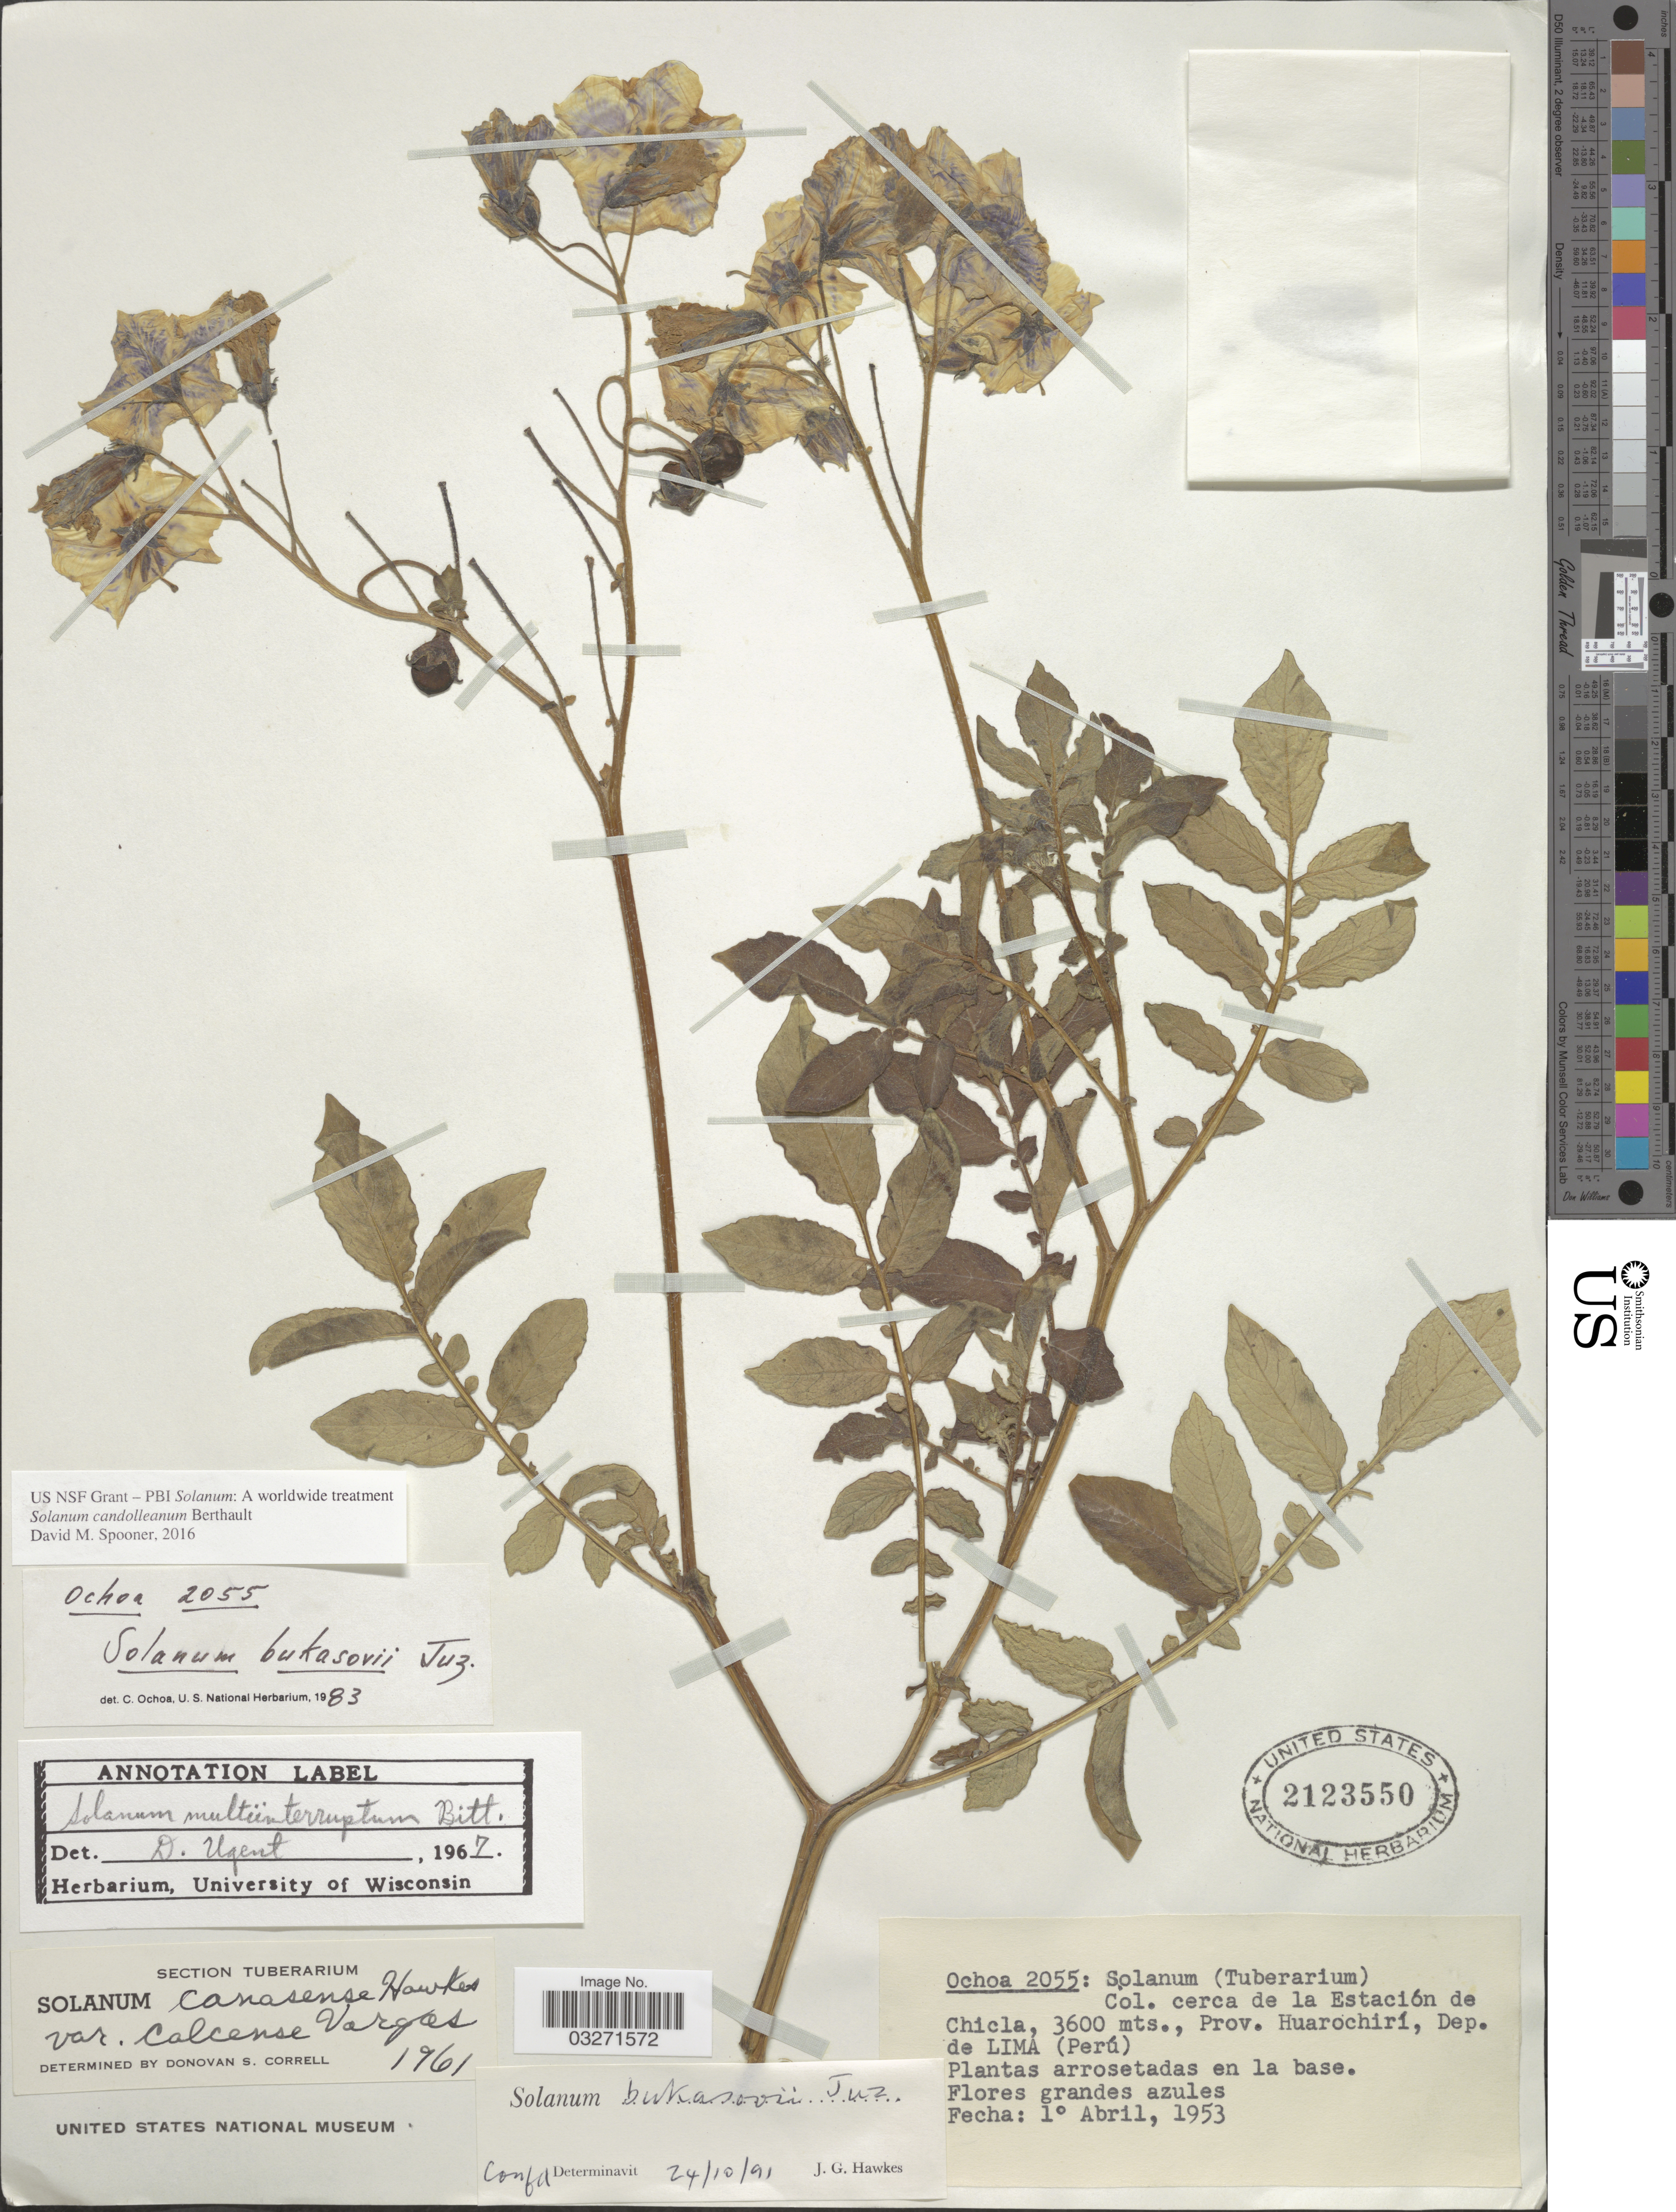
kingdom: Plantae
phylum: Tracheophyta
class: Magnoliopsida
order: Solanales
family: Solanaceae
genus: Solanum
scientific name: Solanum candolleanum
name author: Berthault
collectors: -. Ochoa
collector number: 2055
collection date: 1953-04-01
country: Peru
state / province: Lima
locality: Cerca de la Estación de Chicla, Prov. Huarochirí, Dep. de Lima.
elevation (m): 3600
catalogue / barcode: US 2123550